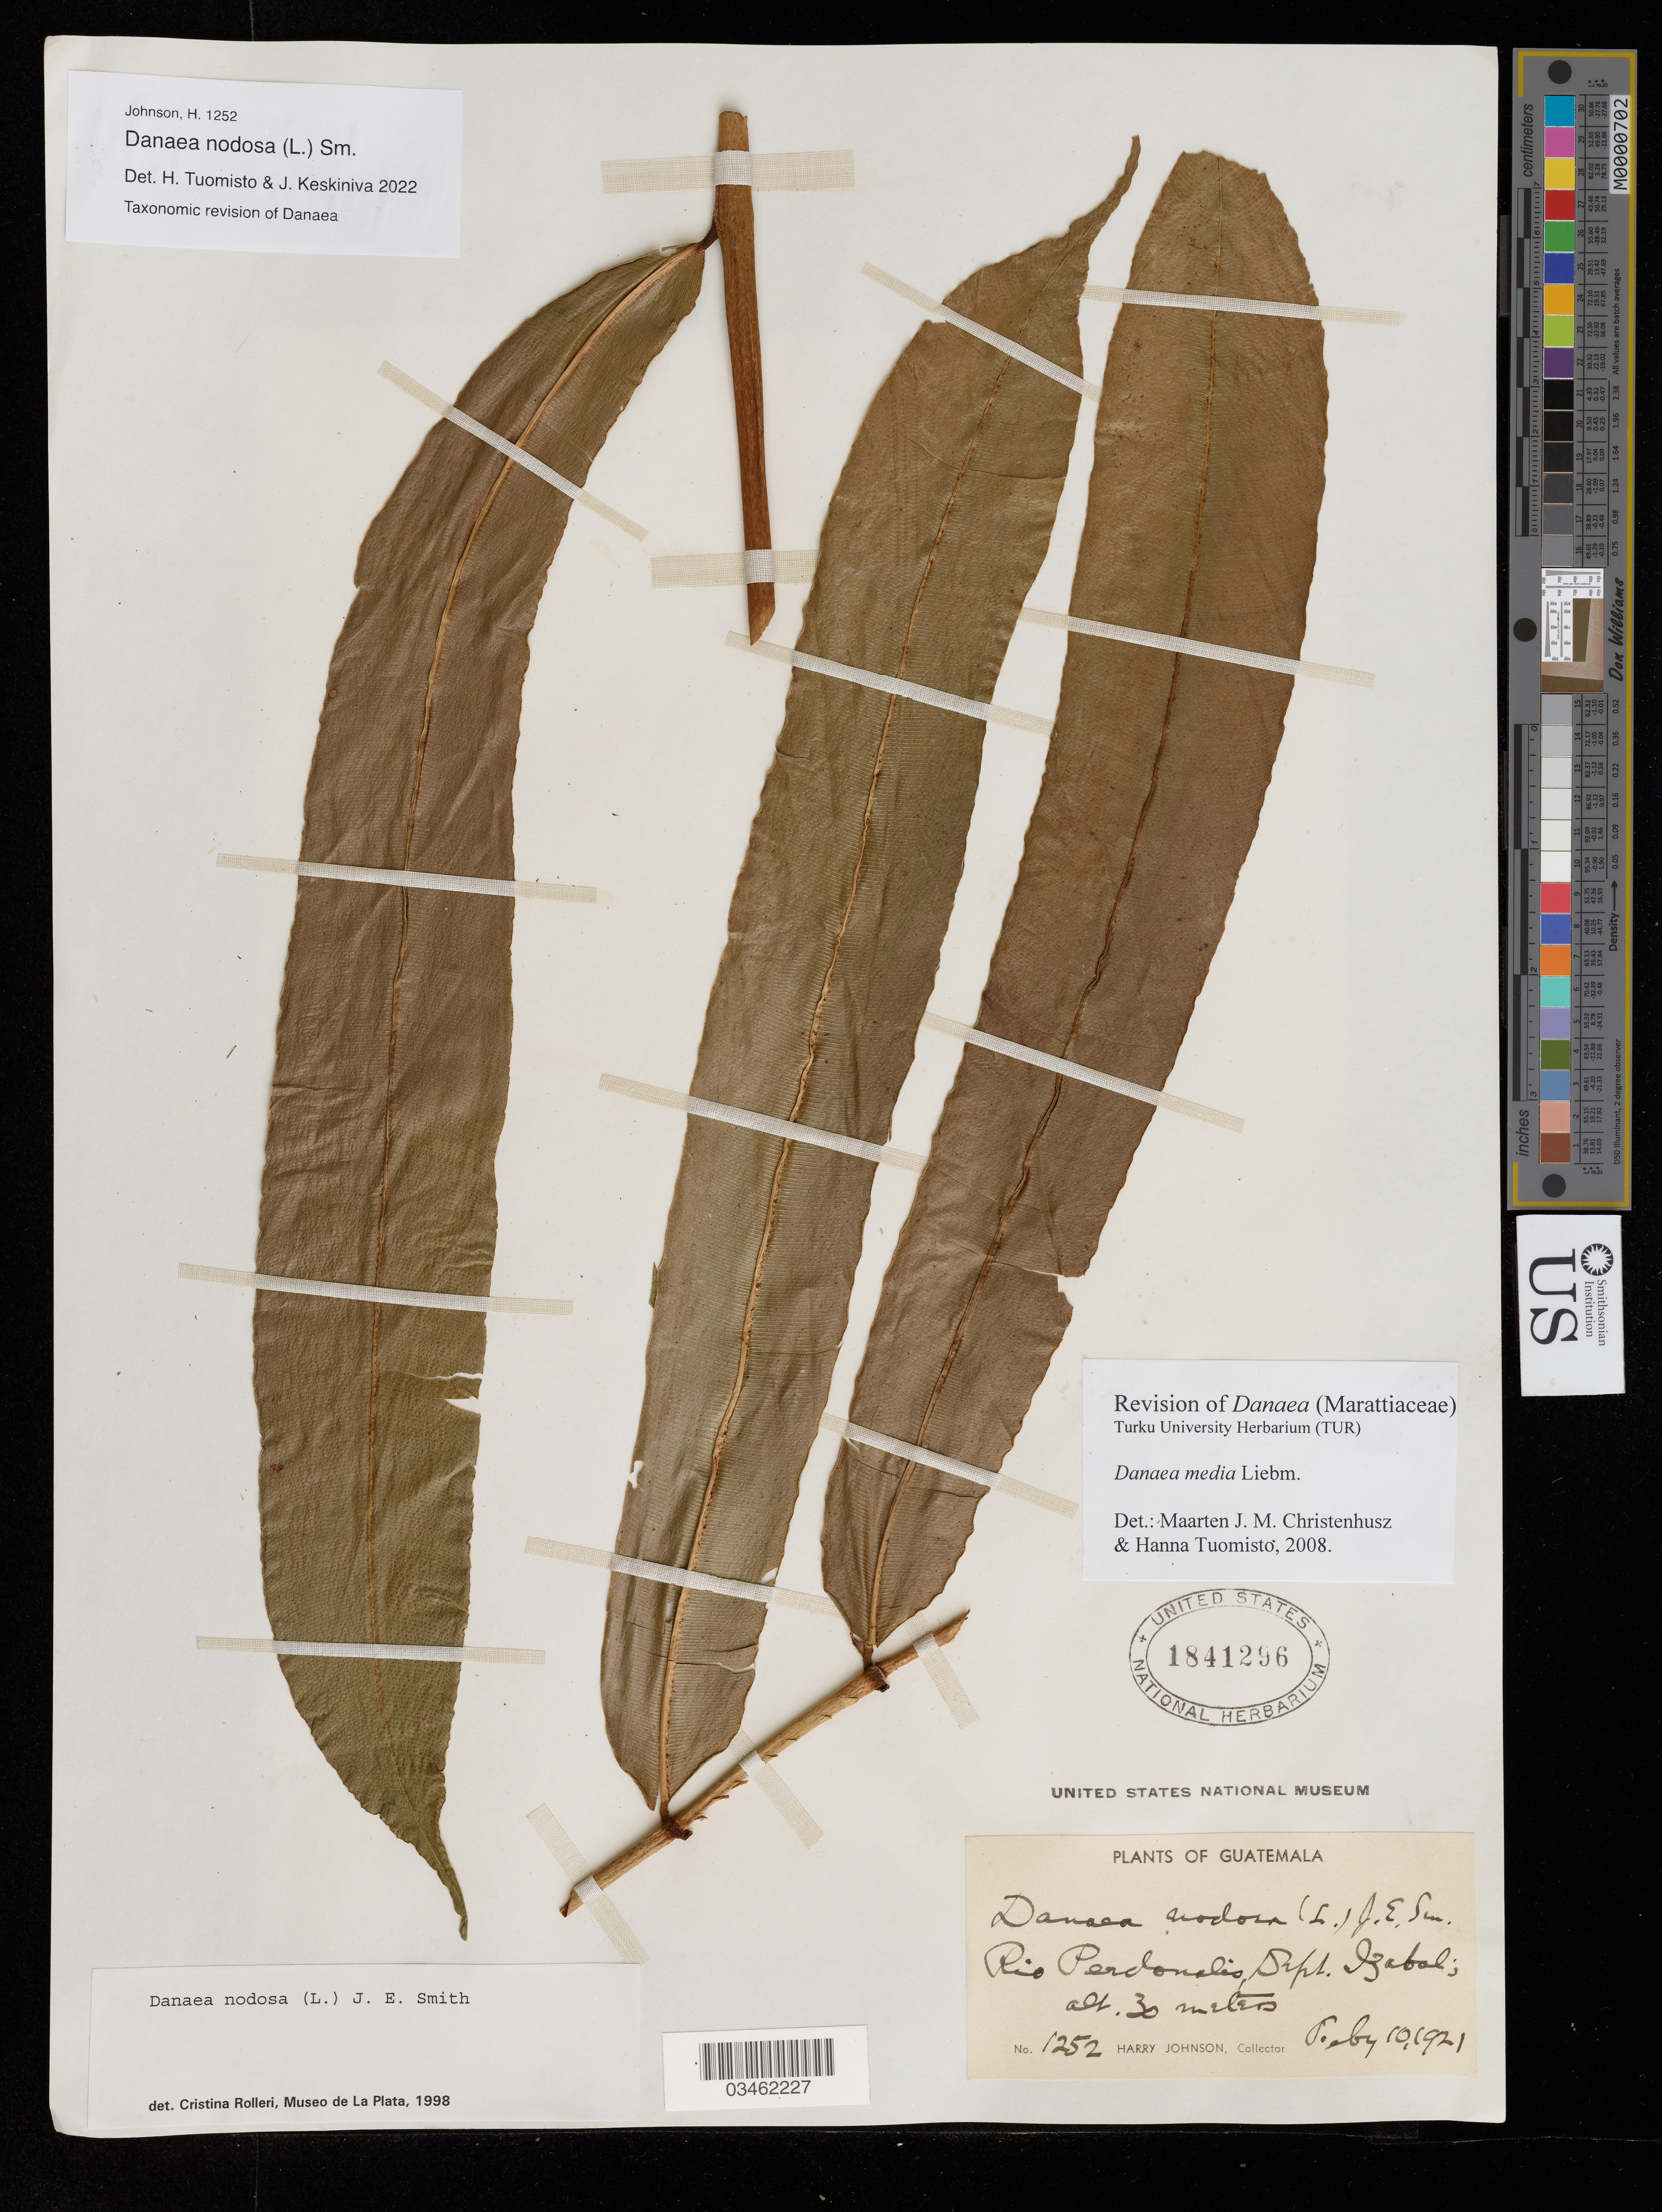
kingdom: Plantae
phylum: Tracheophyta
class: Polypodiopsida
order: Marattiales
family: Marattiaceae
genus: Danaea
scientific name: Danaea nodosa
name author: (L.) Sm.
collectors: H. Johnson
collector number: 1252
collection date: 1921-02-10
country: Guatemala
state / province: Izabal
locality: Rio Perdonalis, Dept. Izabal.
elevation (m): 30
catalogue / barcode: US 1841296